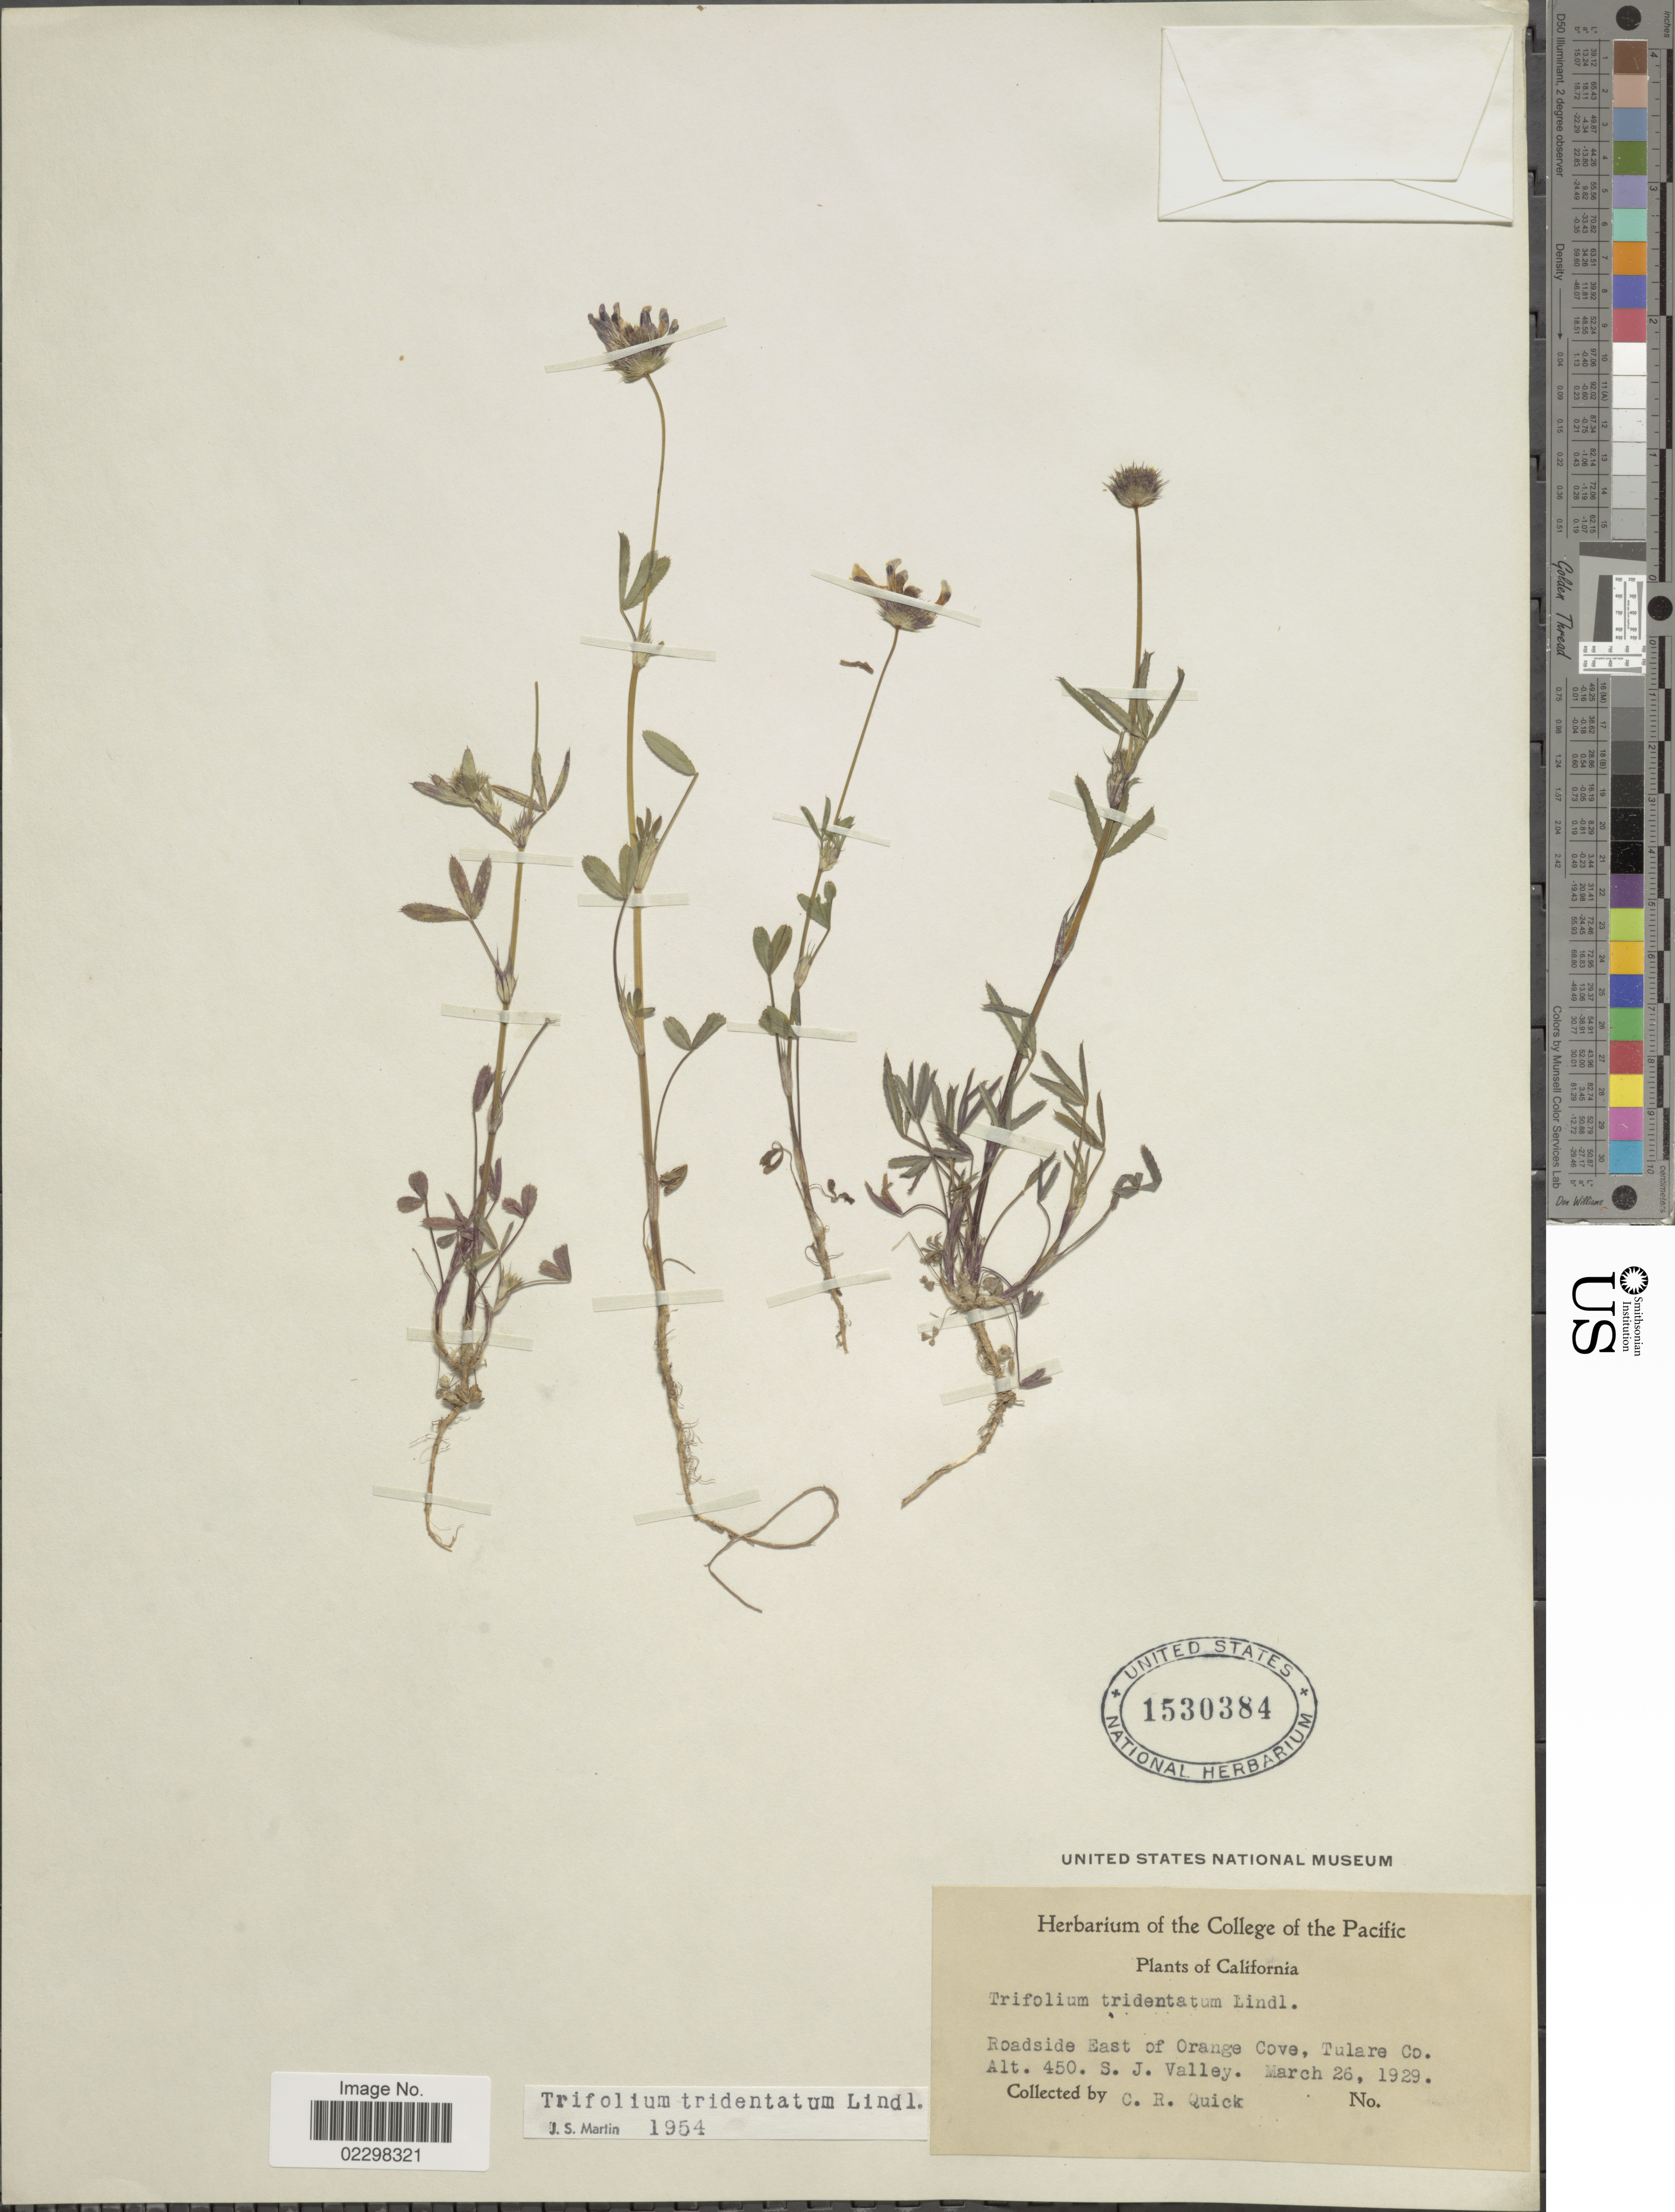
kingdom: Plantae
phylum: Tracheophyta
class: Magnoliopsida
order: Fabales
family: Fabaceae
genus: Trifolium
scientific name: Trifolium tridentatum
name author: Lindl.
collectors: C. Quick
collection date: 1929-03-26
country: United States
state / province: California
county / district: Tulare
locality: California. Roadside East of Orange Cove,Tulare Co.S. J. Valley.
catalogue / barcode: US 1530384